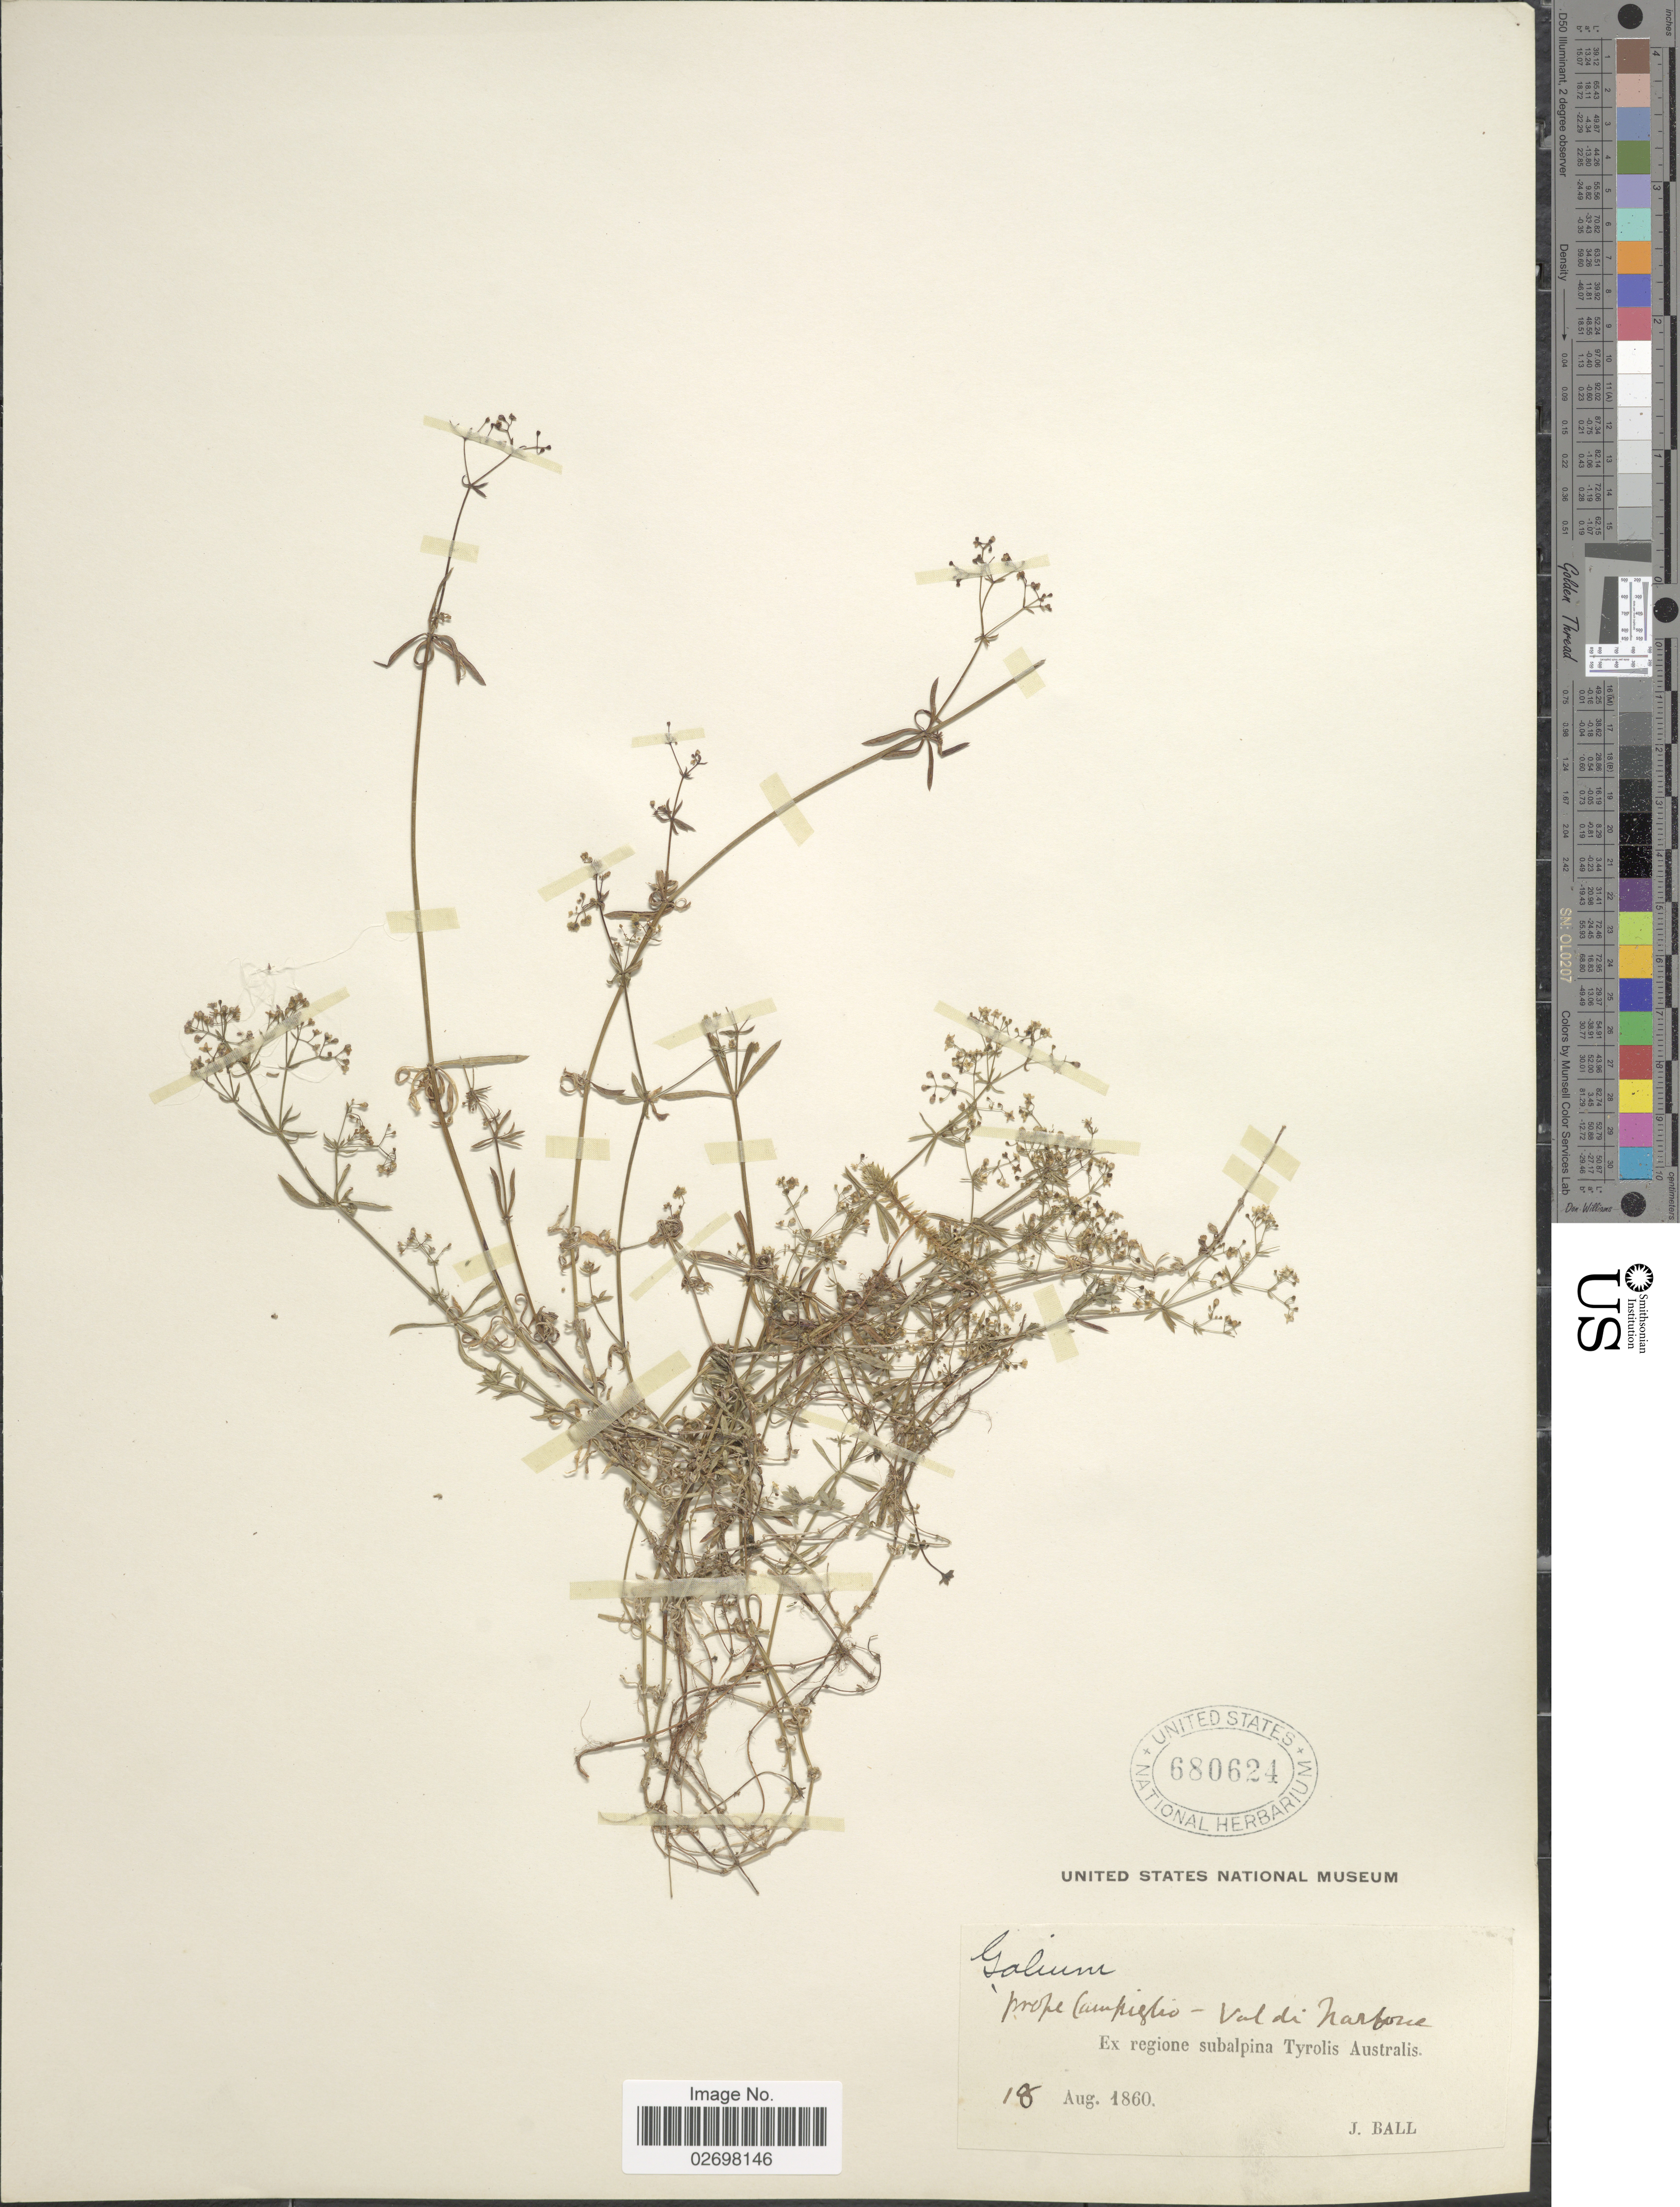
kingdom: Plantae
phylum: Tracheophyta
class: Magnoliopsida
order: Gentianales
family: Rubiaceae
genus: Galium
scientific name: Galium sp.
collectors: J. Ball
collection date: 1860-08-18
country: Austria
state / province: Tirol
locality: Prope Campiglio - Val di Narfoue, regione subalpine Tyrolis Australis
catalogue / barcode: US 680624